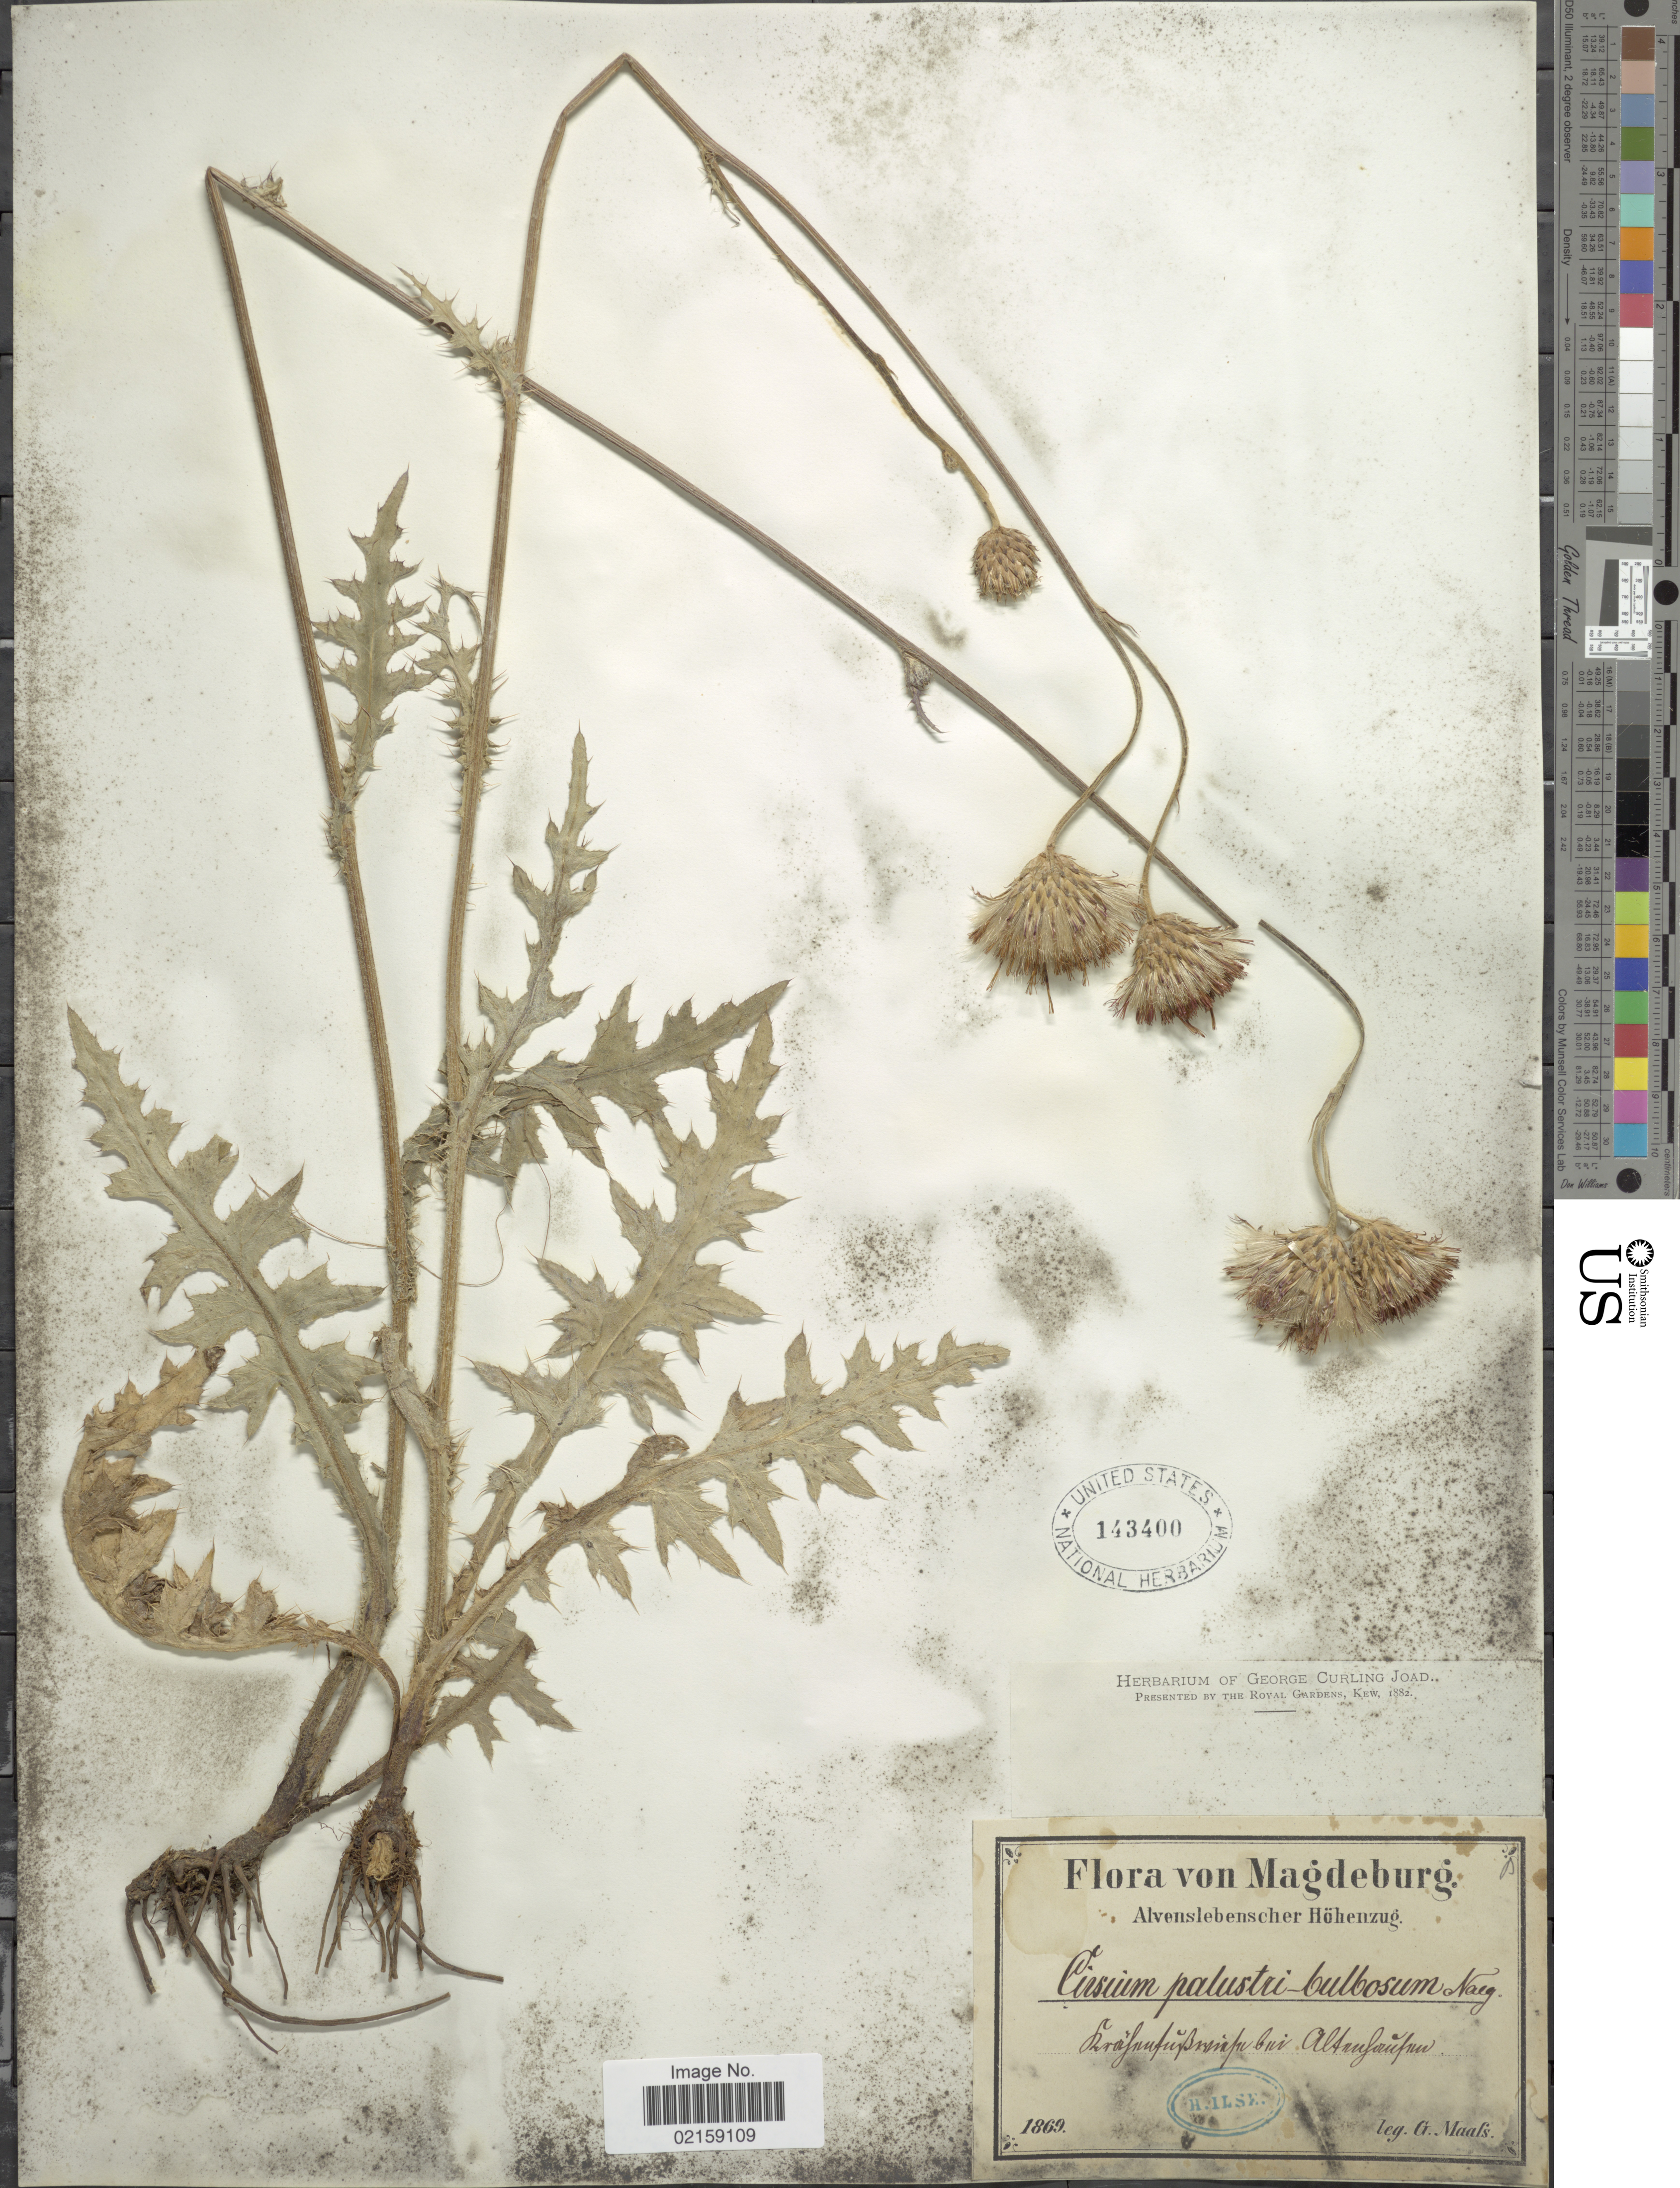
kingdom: Plantae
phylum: Tracheophyta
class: Magnoliopsida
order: Asterales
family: Asteraceae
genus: Cirsium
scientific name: Cirsium palustre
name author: (L.) Coss. ex Scop.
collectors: G. Maals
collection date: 1869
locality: Magdeburg, Alvenslebenscher Hohenzug, Krafnufu Briafu bei Altauforufun. [interpreted]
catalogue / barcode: US 14300